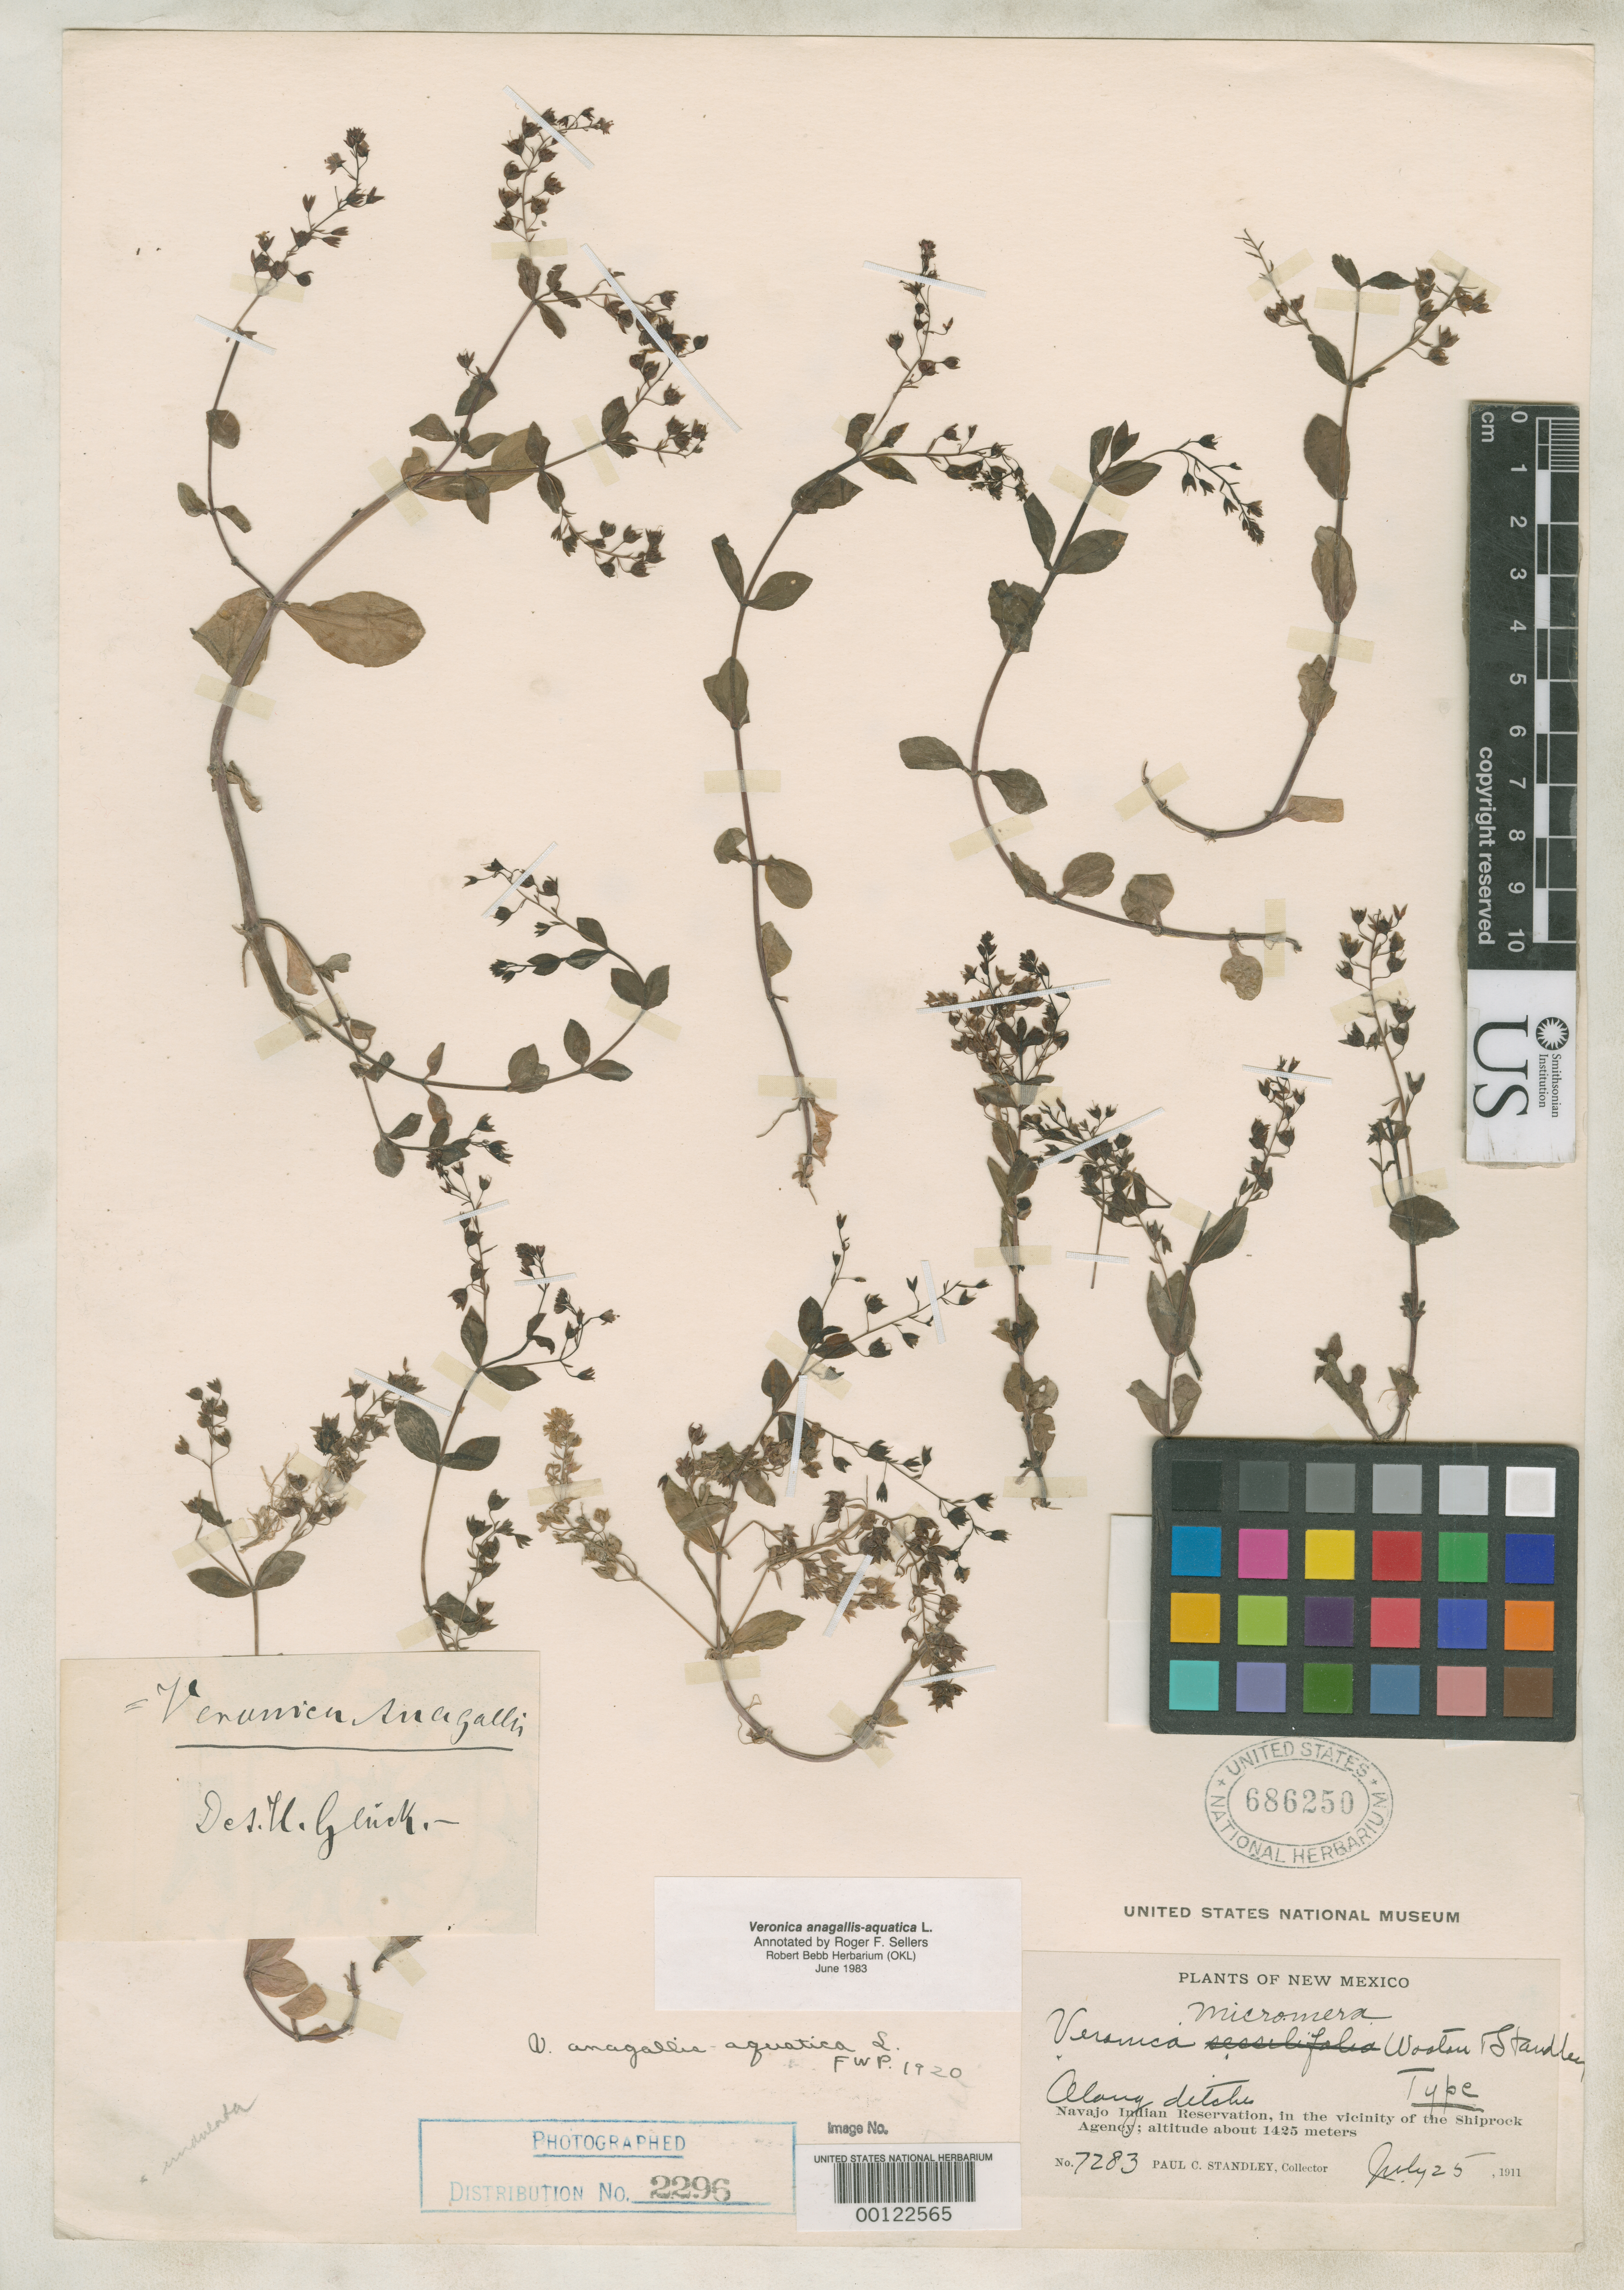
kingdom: Plantae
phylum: Tracheophyta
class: Magnoliopsida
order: Lamiales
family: Plantaginaceae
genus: Veronica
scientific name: Veronica micromera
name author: Wooton & Standl.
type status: Holotype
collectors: P. C. Standley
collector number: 7283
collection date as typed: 25 Jul 1911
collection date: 1911-07-25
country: United States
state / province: New Mexico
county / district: San Juan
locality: Navajo Reservation; Shiprock.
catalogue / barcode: US 686250